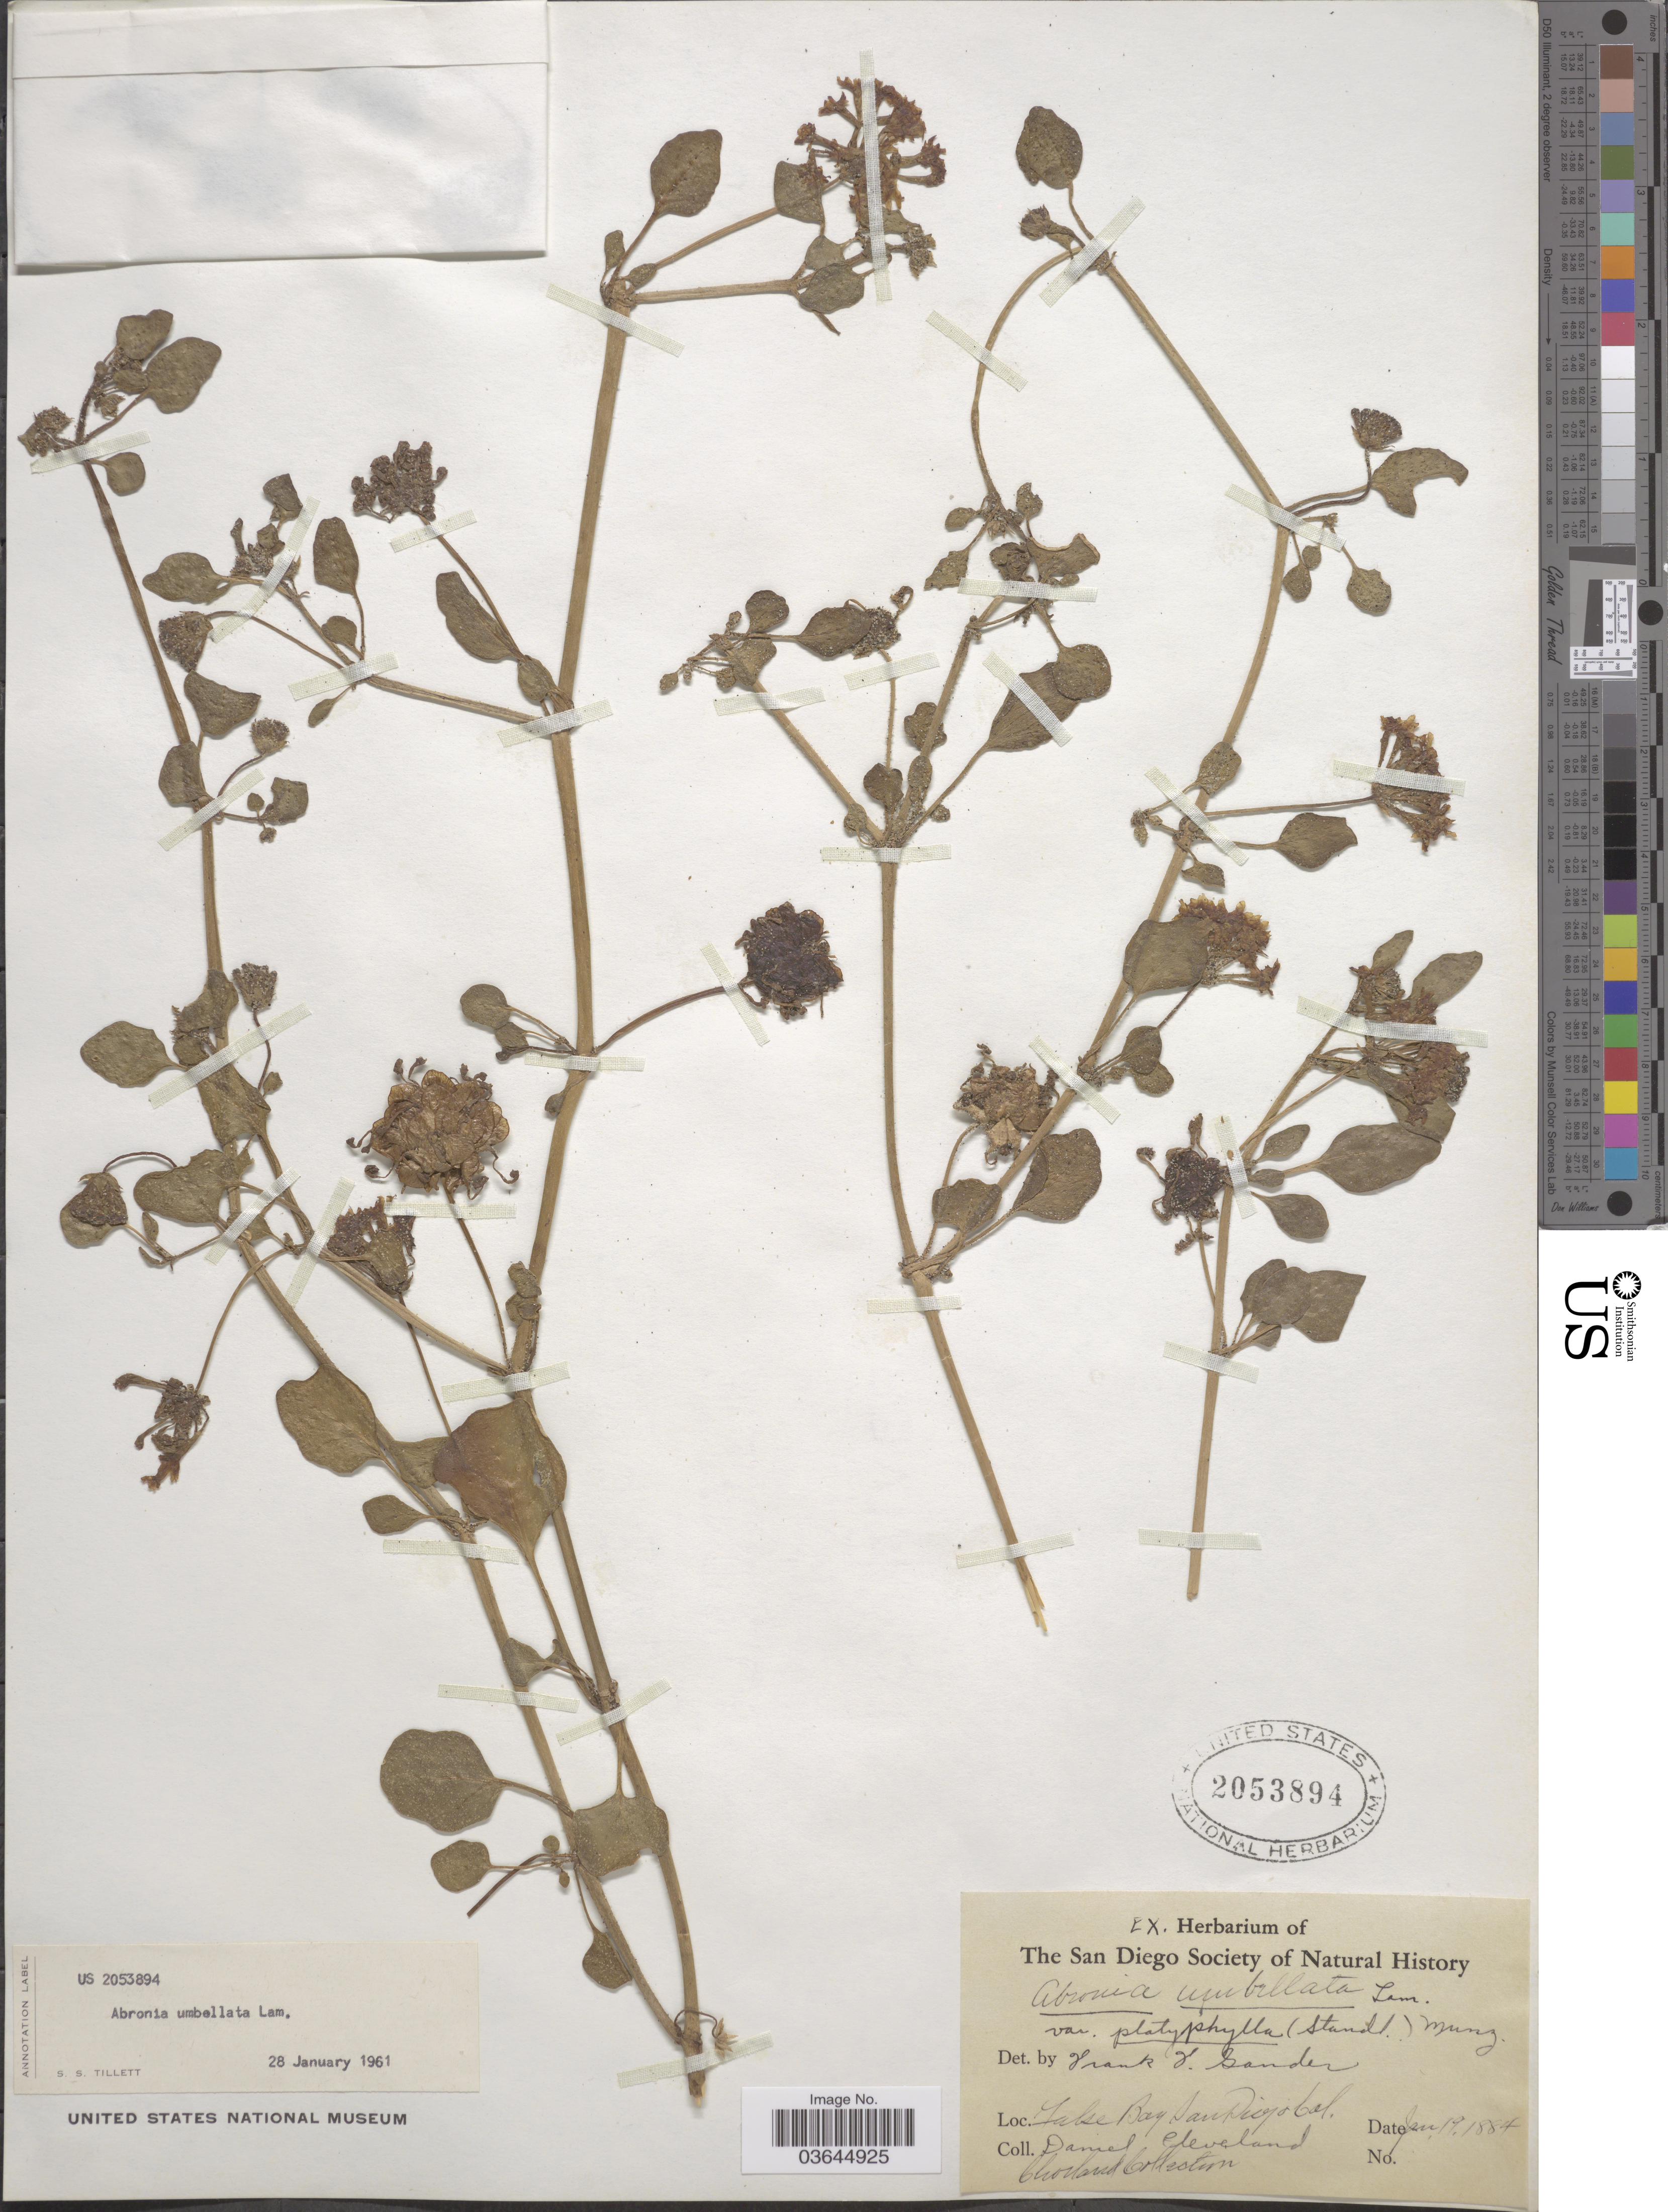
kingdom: Plantae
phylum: Tracheophyta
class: Magnoliopsida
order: Caryophyllales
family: Nyctaginaceae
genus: Abronia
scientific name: Abronia umbellata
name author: Lam.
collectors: D. Cleveland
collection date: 1884-01-19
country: United States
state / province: California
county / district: San Diego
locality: False Bay San Diego.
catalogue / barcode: US 2053894